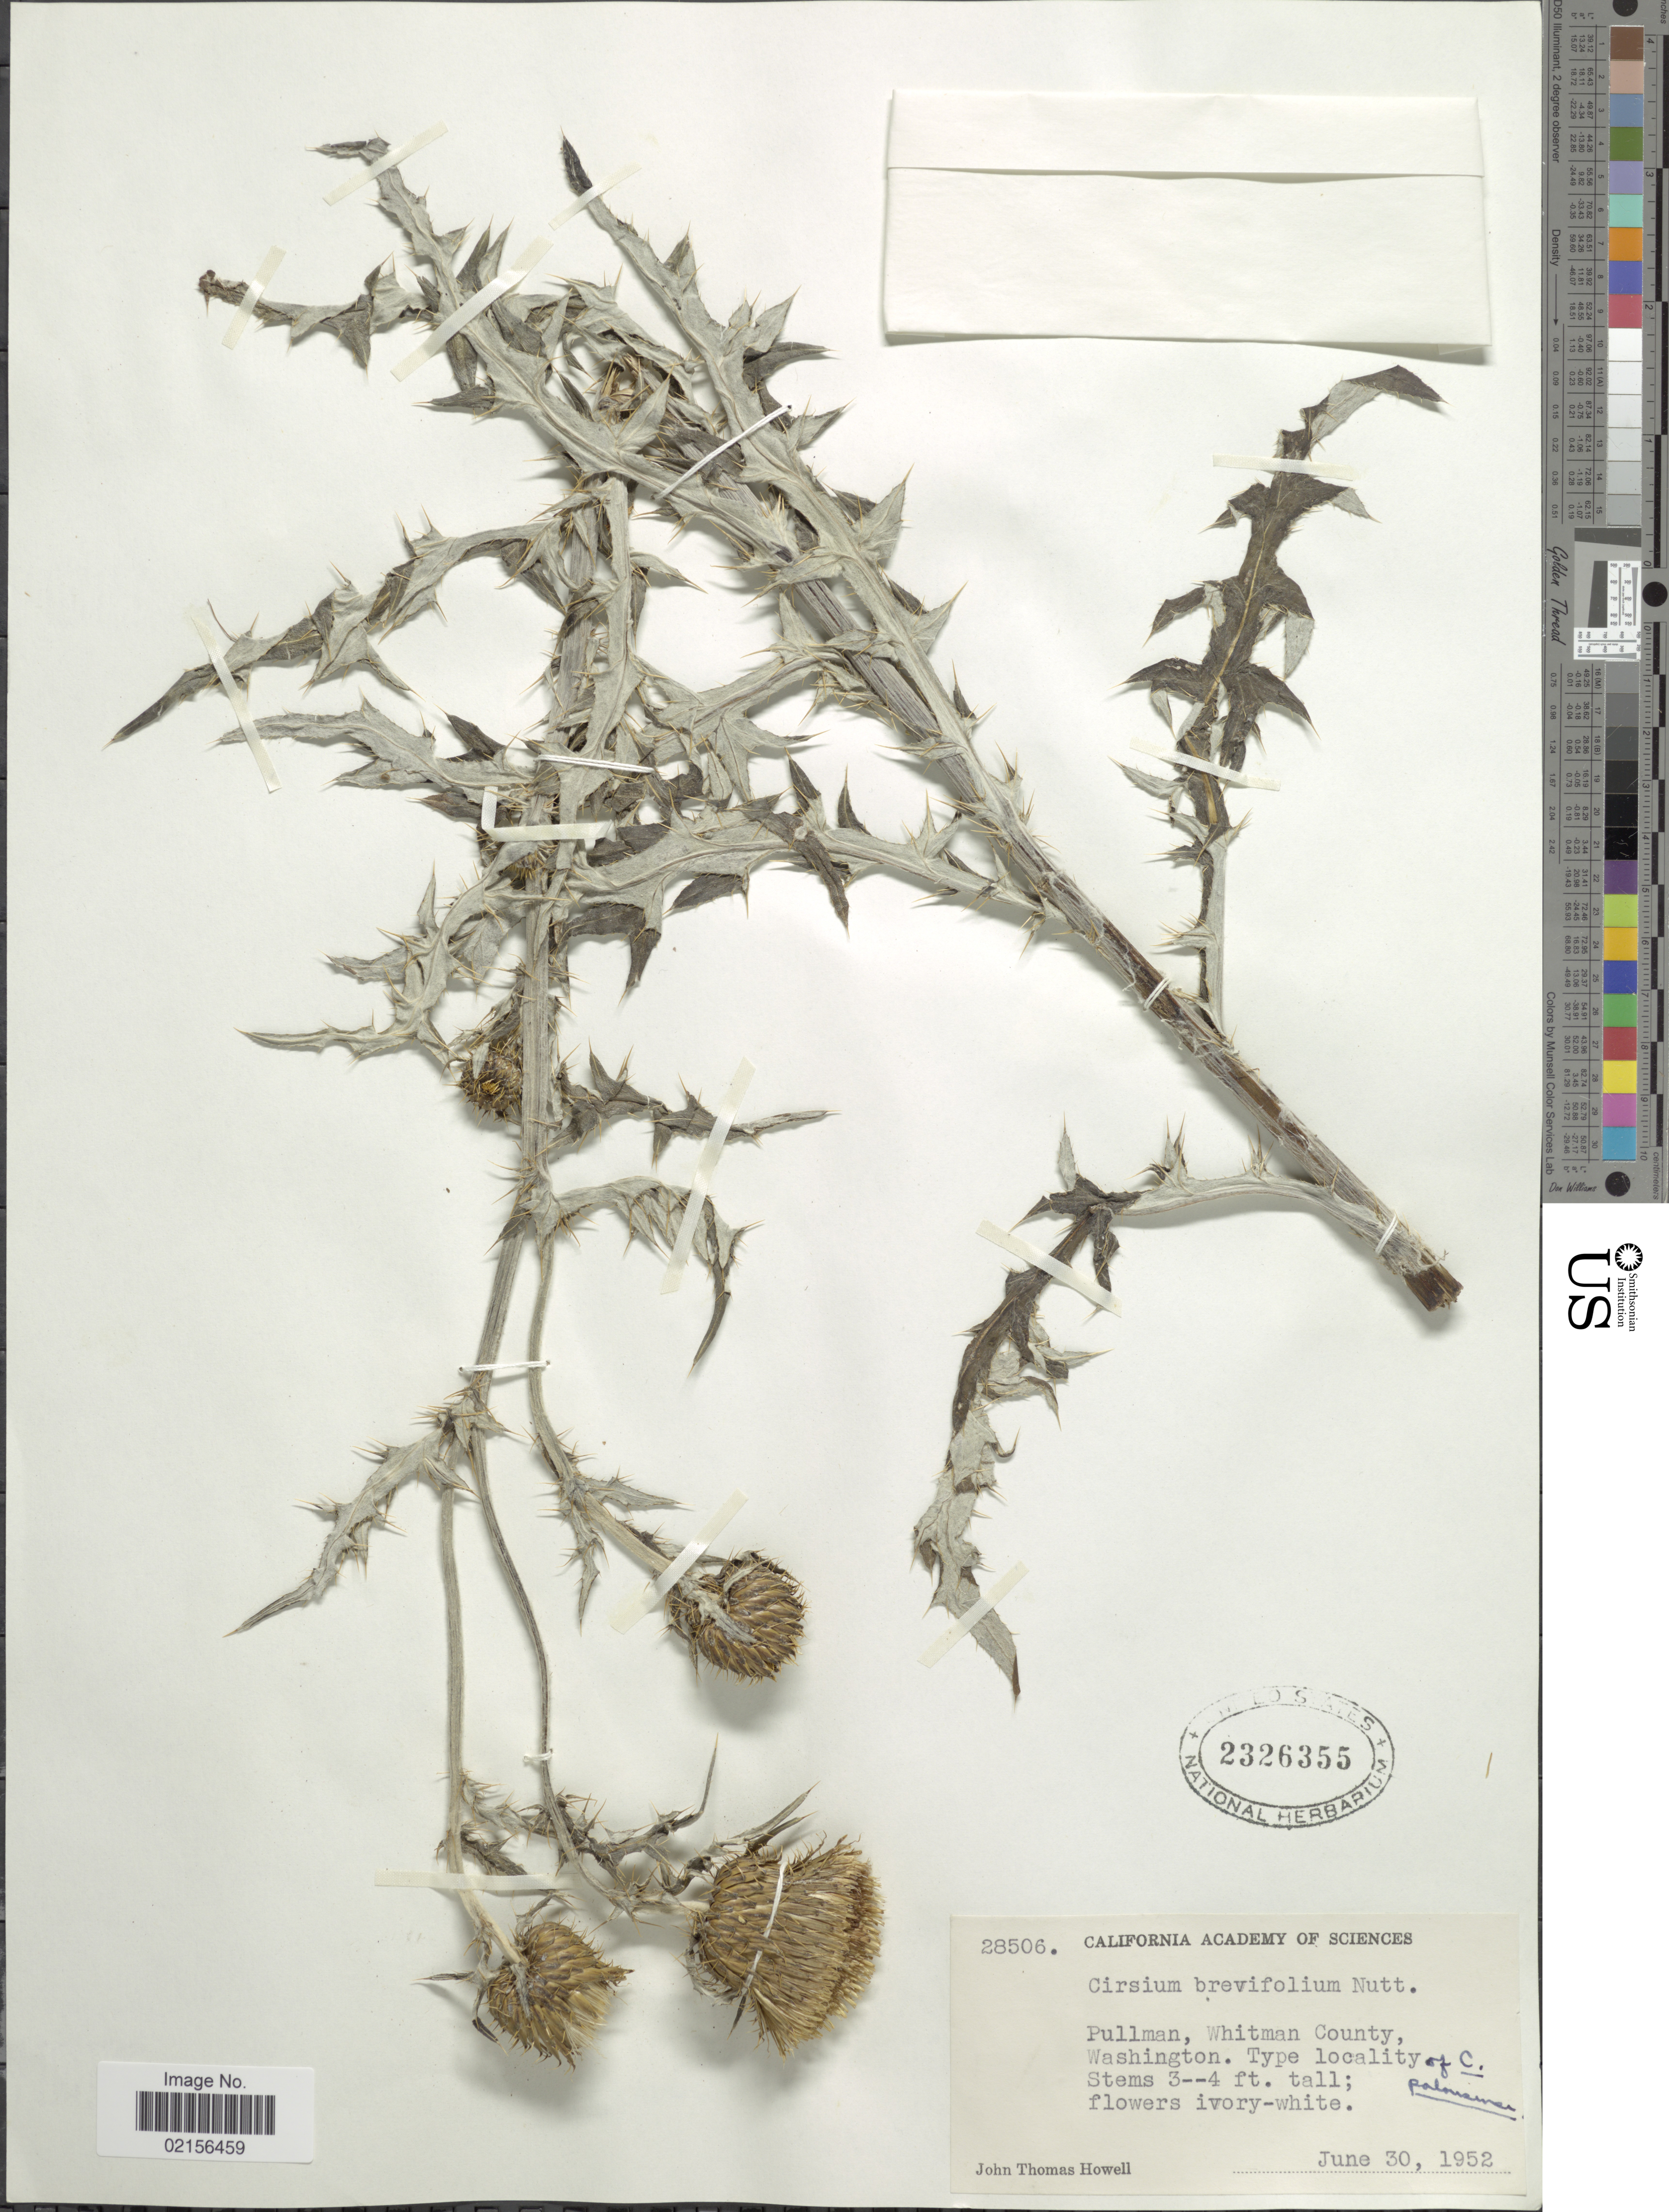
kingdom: Plantae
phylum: Tracheophyta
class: Magnoliopsida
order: Asterales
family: Asteraceae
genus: Cirsium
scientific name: Cirsium brevifolium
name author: Nutt.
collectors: J. T. Howell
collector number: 28506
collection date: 1952-06-30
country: United States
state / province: Washington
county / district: Whitman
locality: Pullman, Whitman County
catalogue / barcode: US 2326355